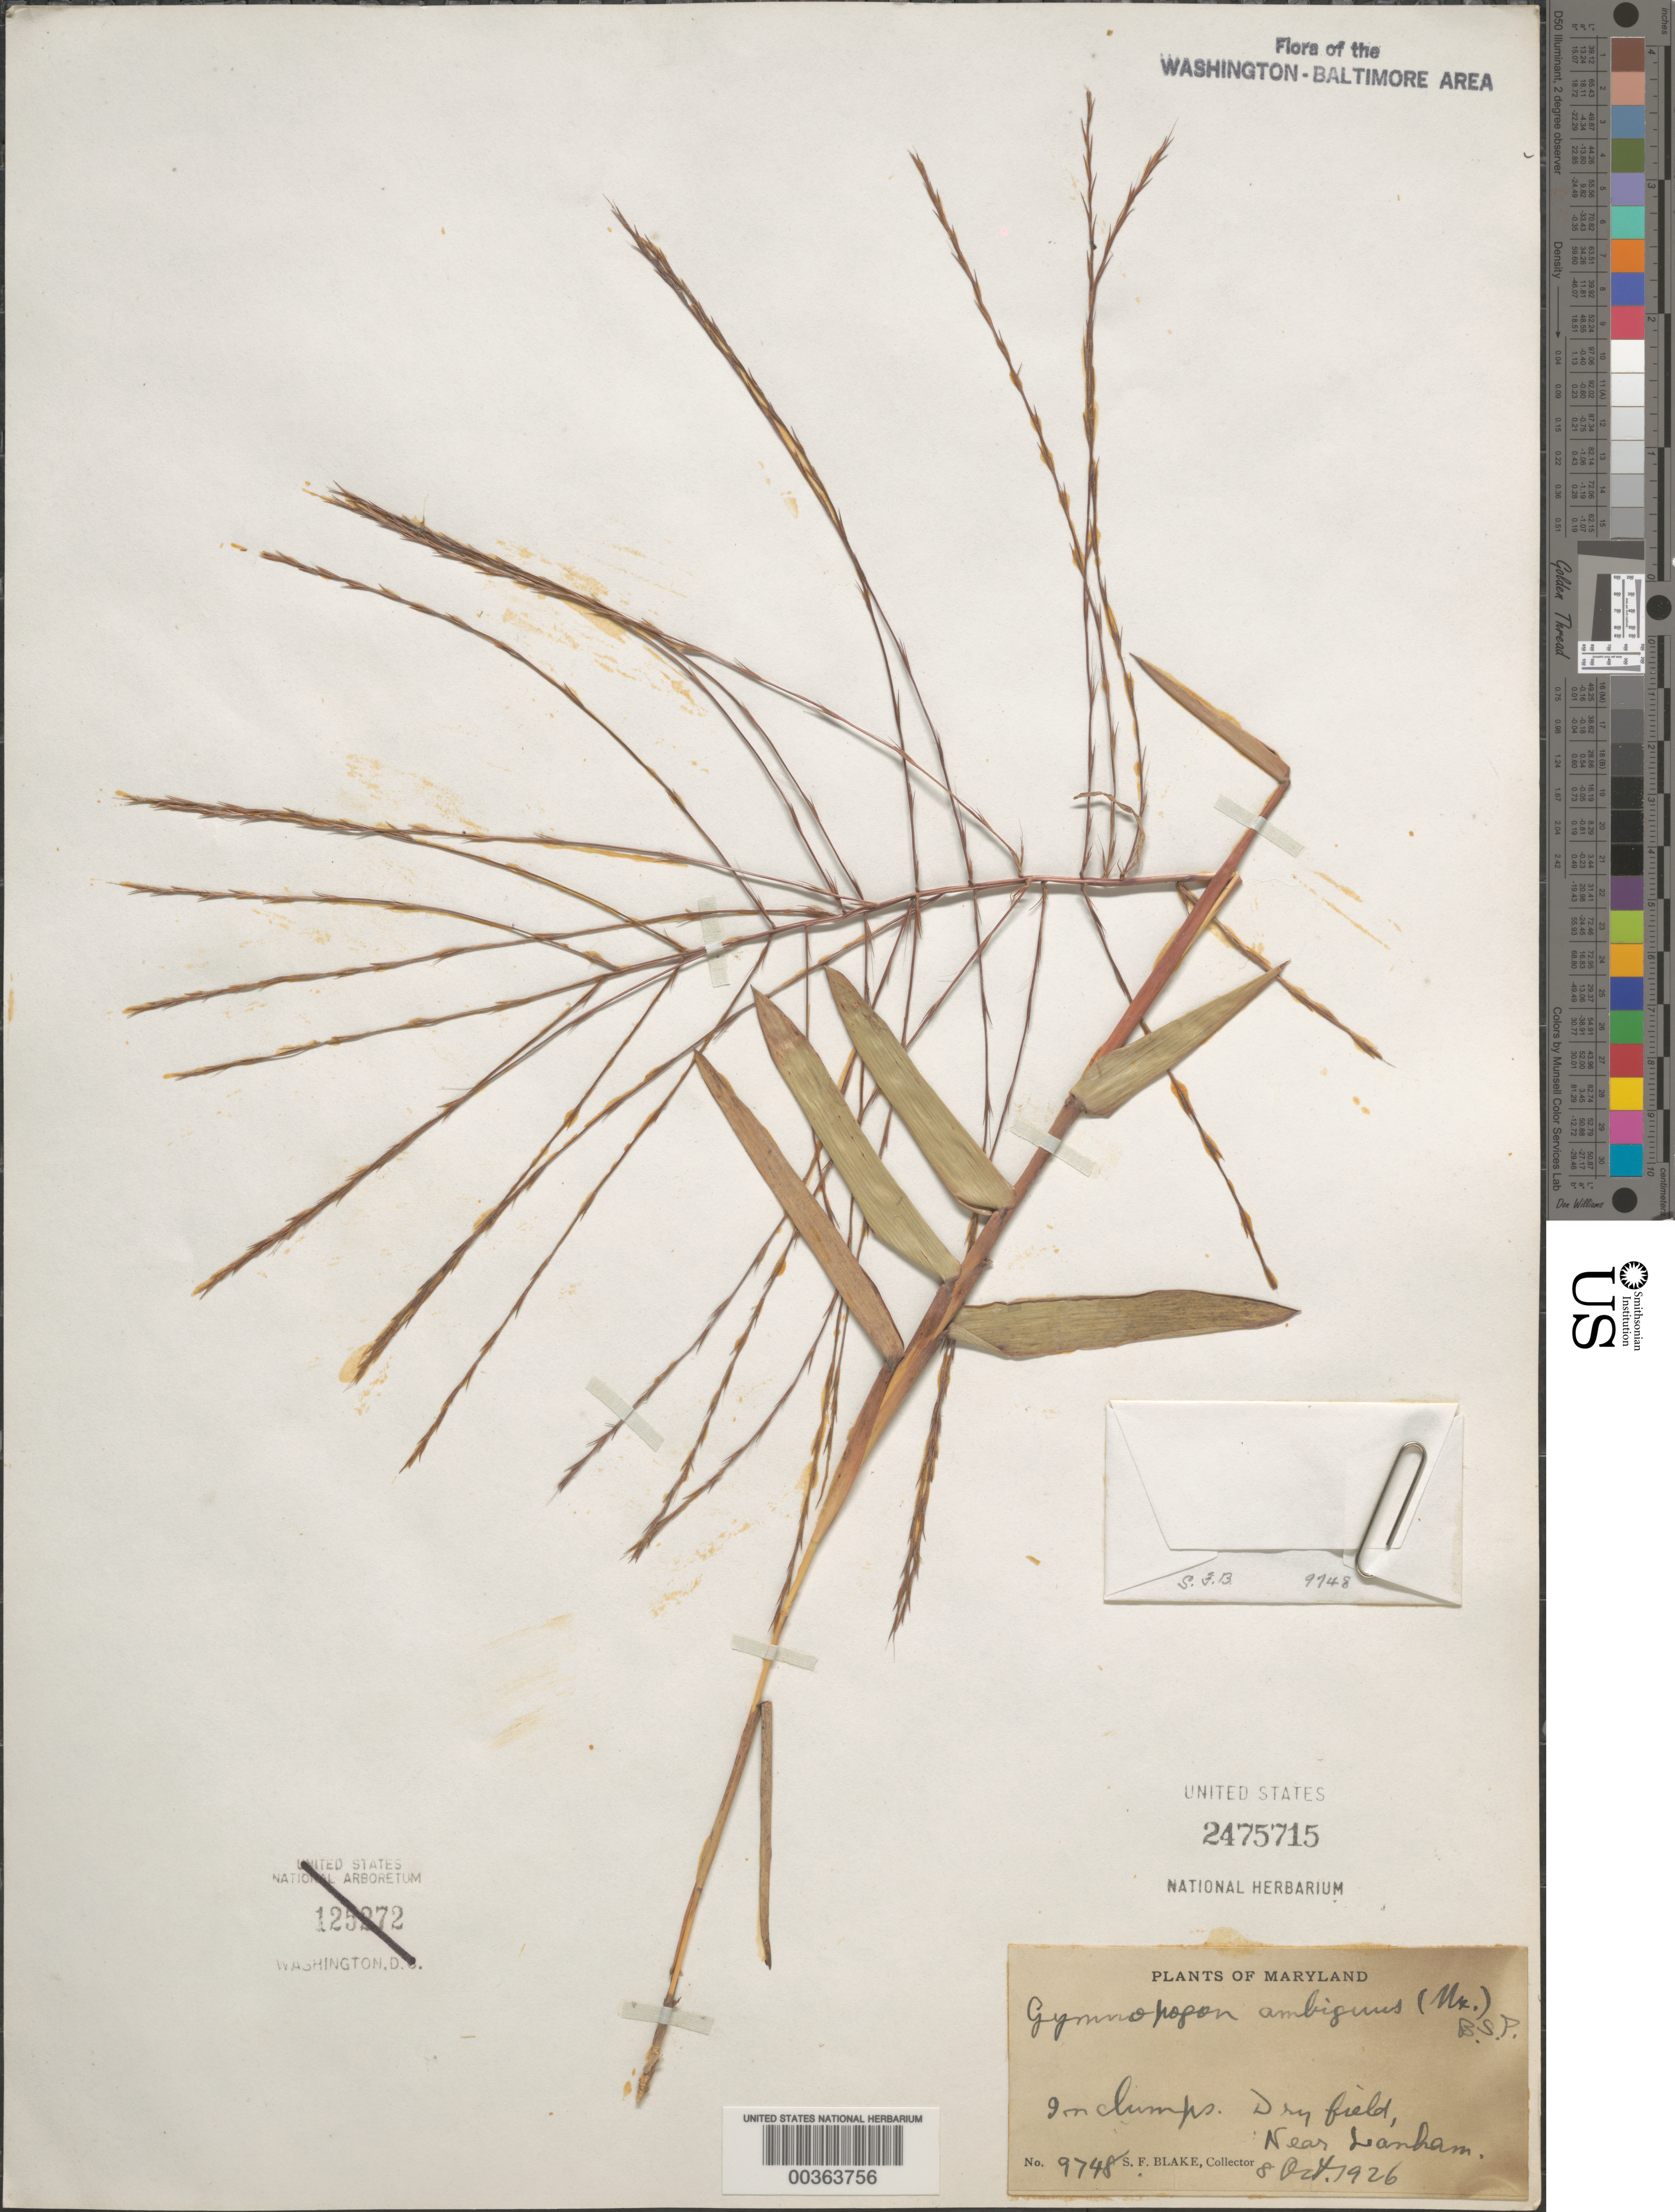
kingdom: Plantae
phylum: Tracheophyta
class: Liliopsida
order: Poales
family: Poaceae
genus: Gymnopogon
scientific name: Gymnopogon ambiguus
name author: (Michx.) Britton, Stearns & Poggenb.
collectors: S. Blake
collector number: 9748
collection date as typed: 08 Oct 1926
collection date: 1926-10-08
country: United States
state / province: Maryland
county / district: Prince George's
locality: Near Lanham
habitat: Dry field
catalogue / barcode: US 2475715